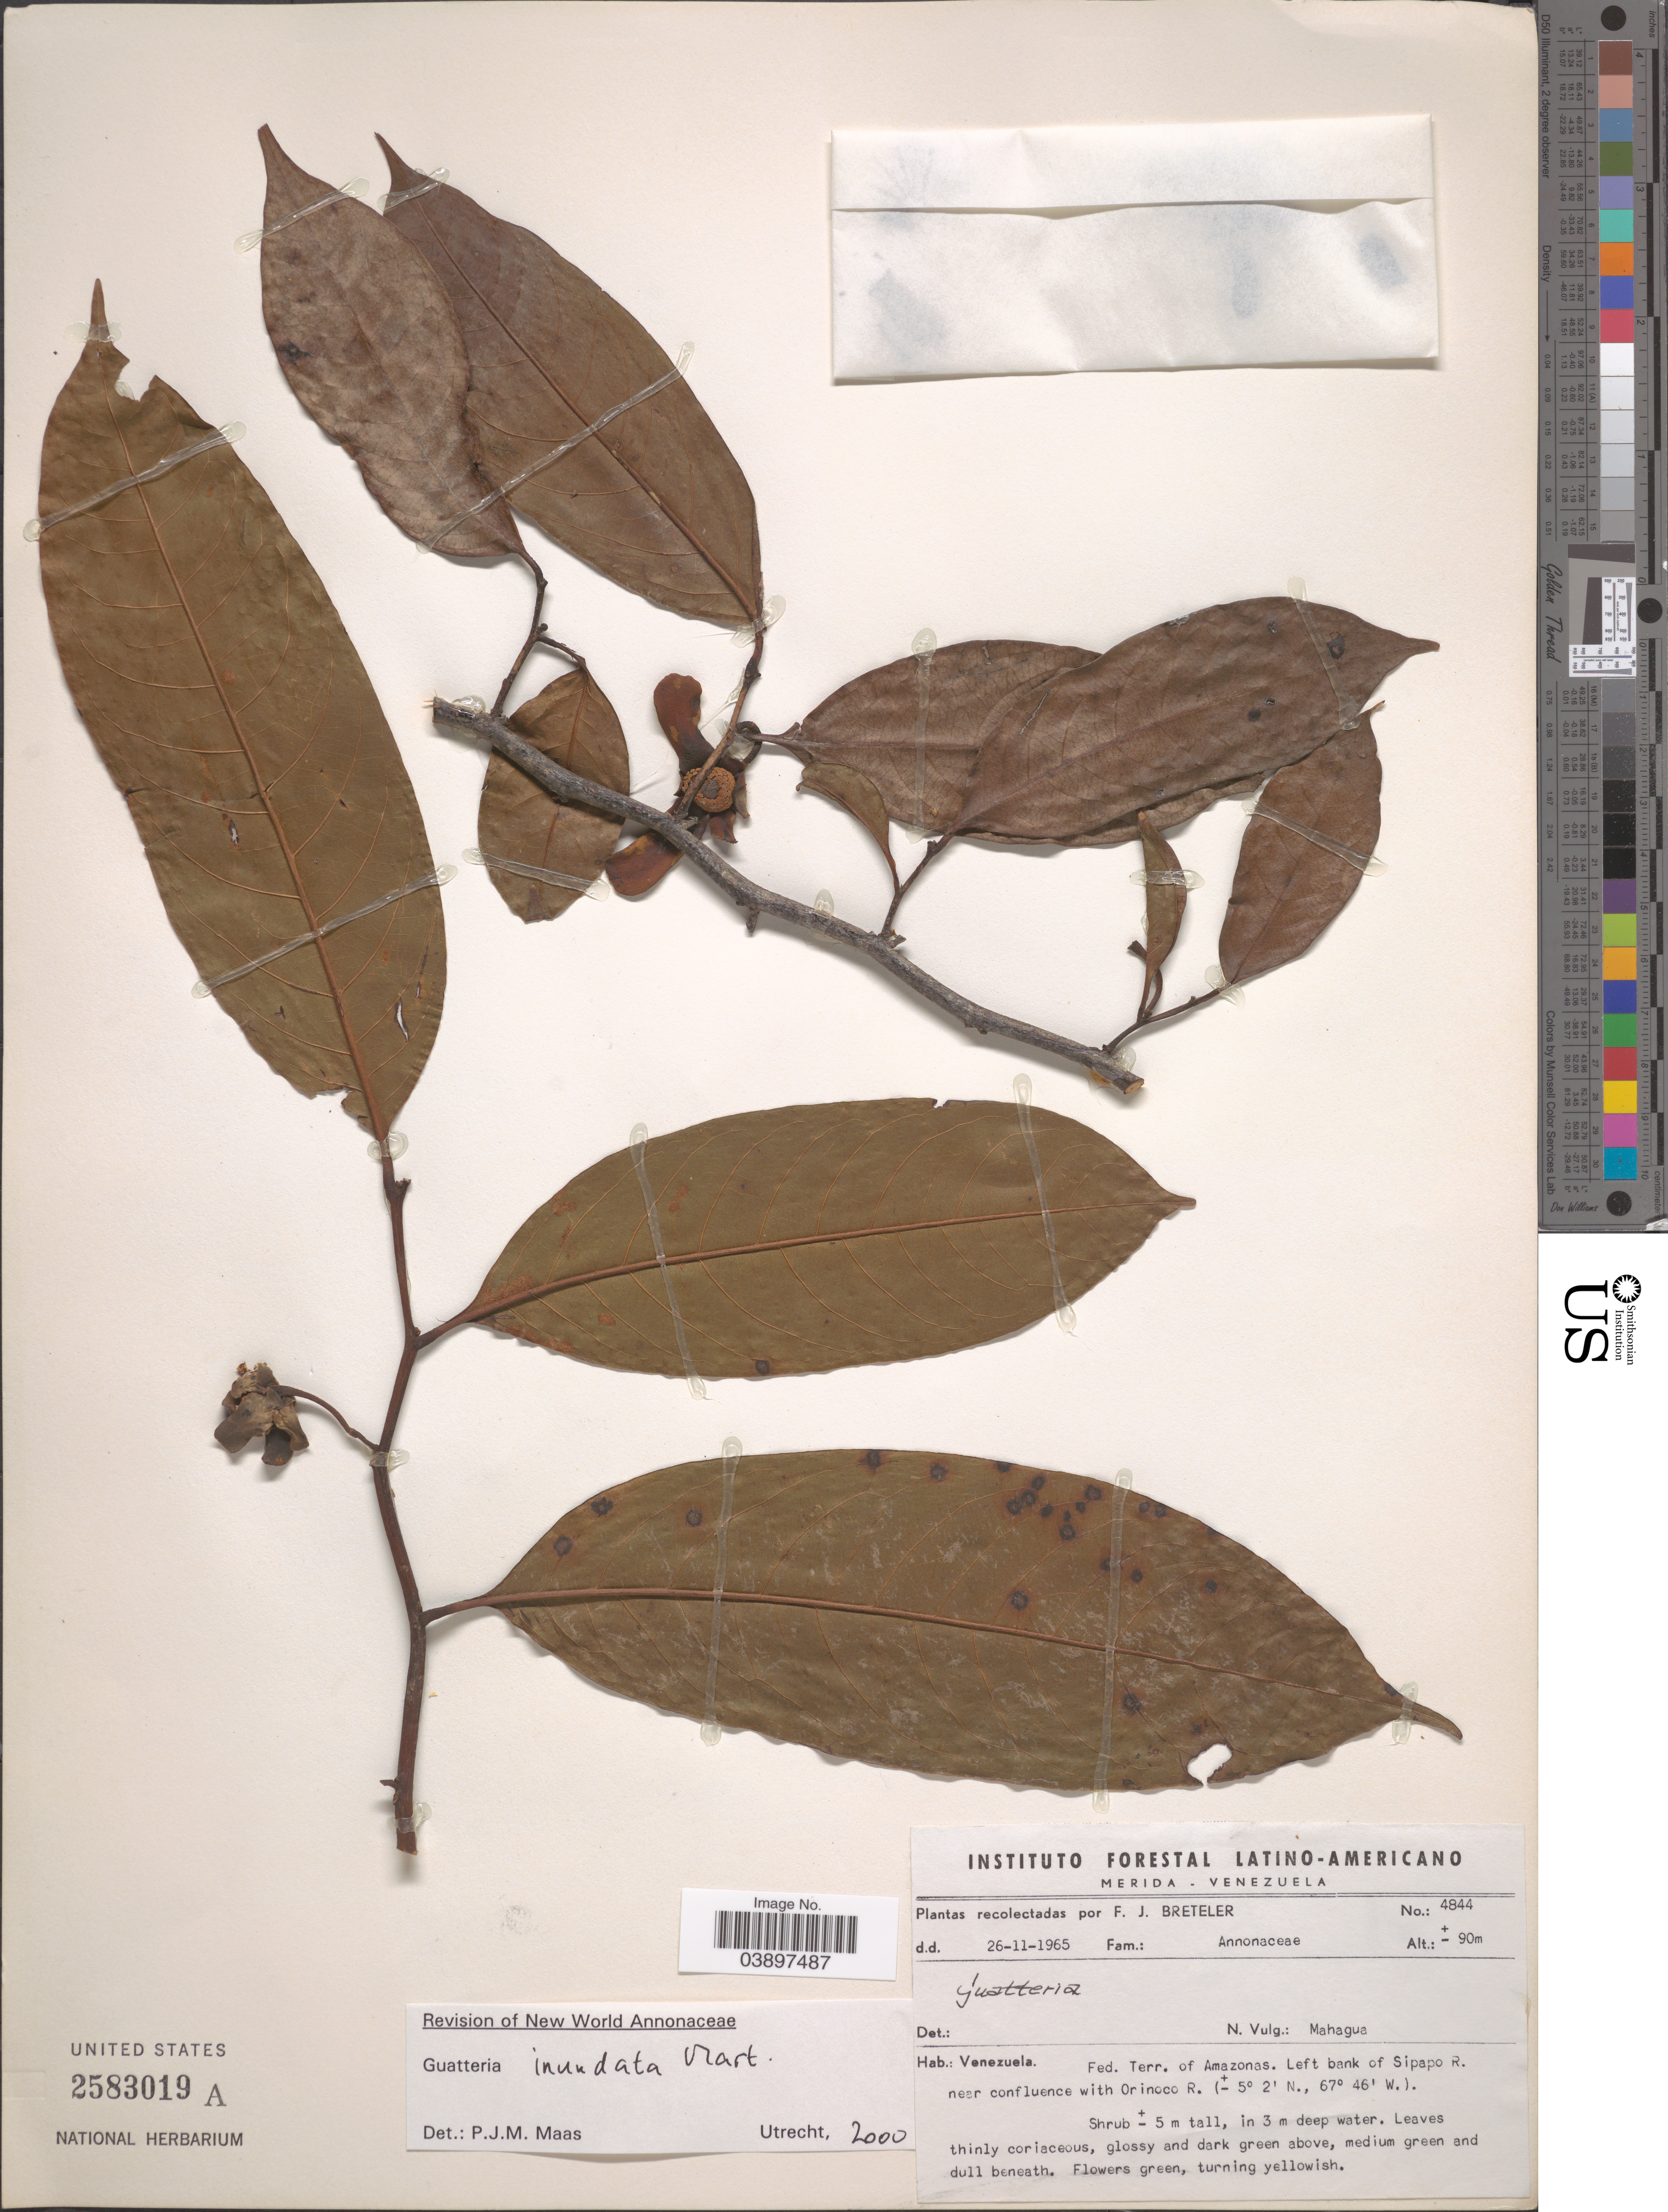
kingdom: Plantae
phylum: Tracheophyta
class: Magnoliopsida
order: Magnoliales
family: Annonaceae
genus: Guatteria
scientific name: Guatteria inundata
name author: Mart.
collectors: F. J. Breteler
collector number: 4844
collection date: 1965-11-26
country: Venezuela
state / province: Amazonas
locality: Fed. Terr. of Amazonas. Left bank of Sipapo R. near confluence with Orinoco R.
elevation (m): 90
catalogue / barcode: US 2583019A